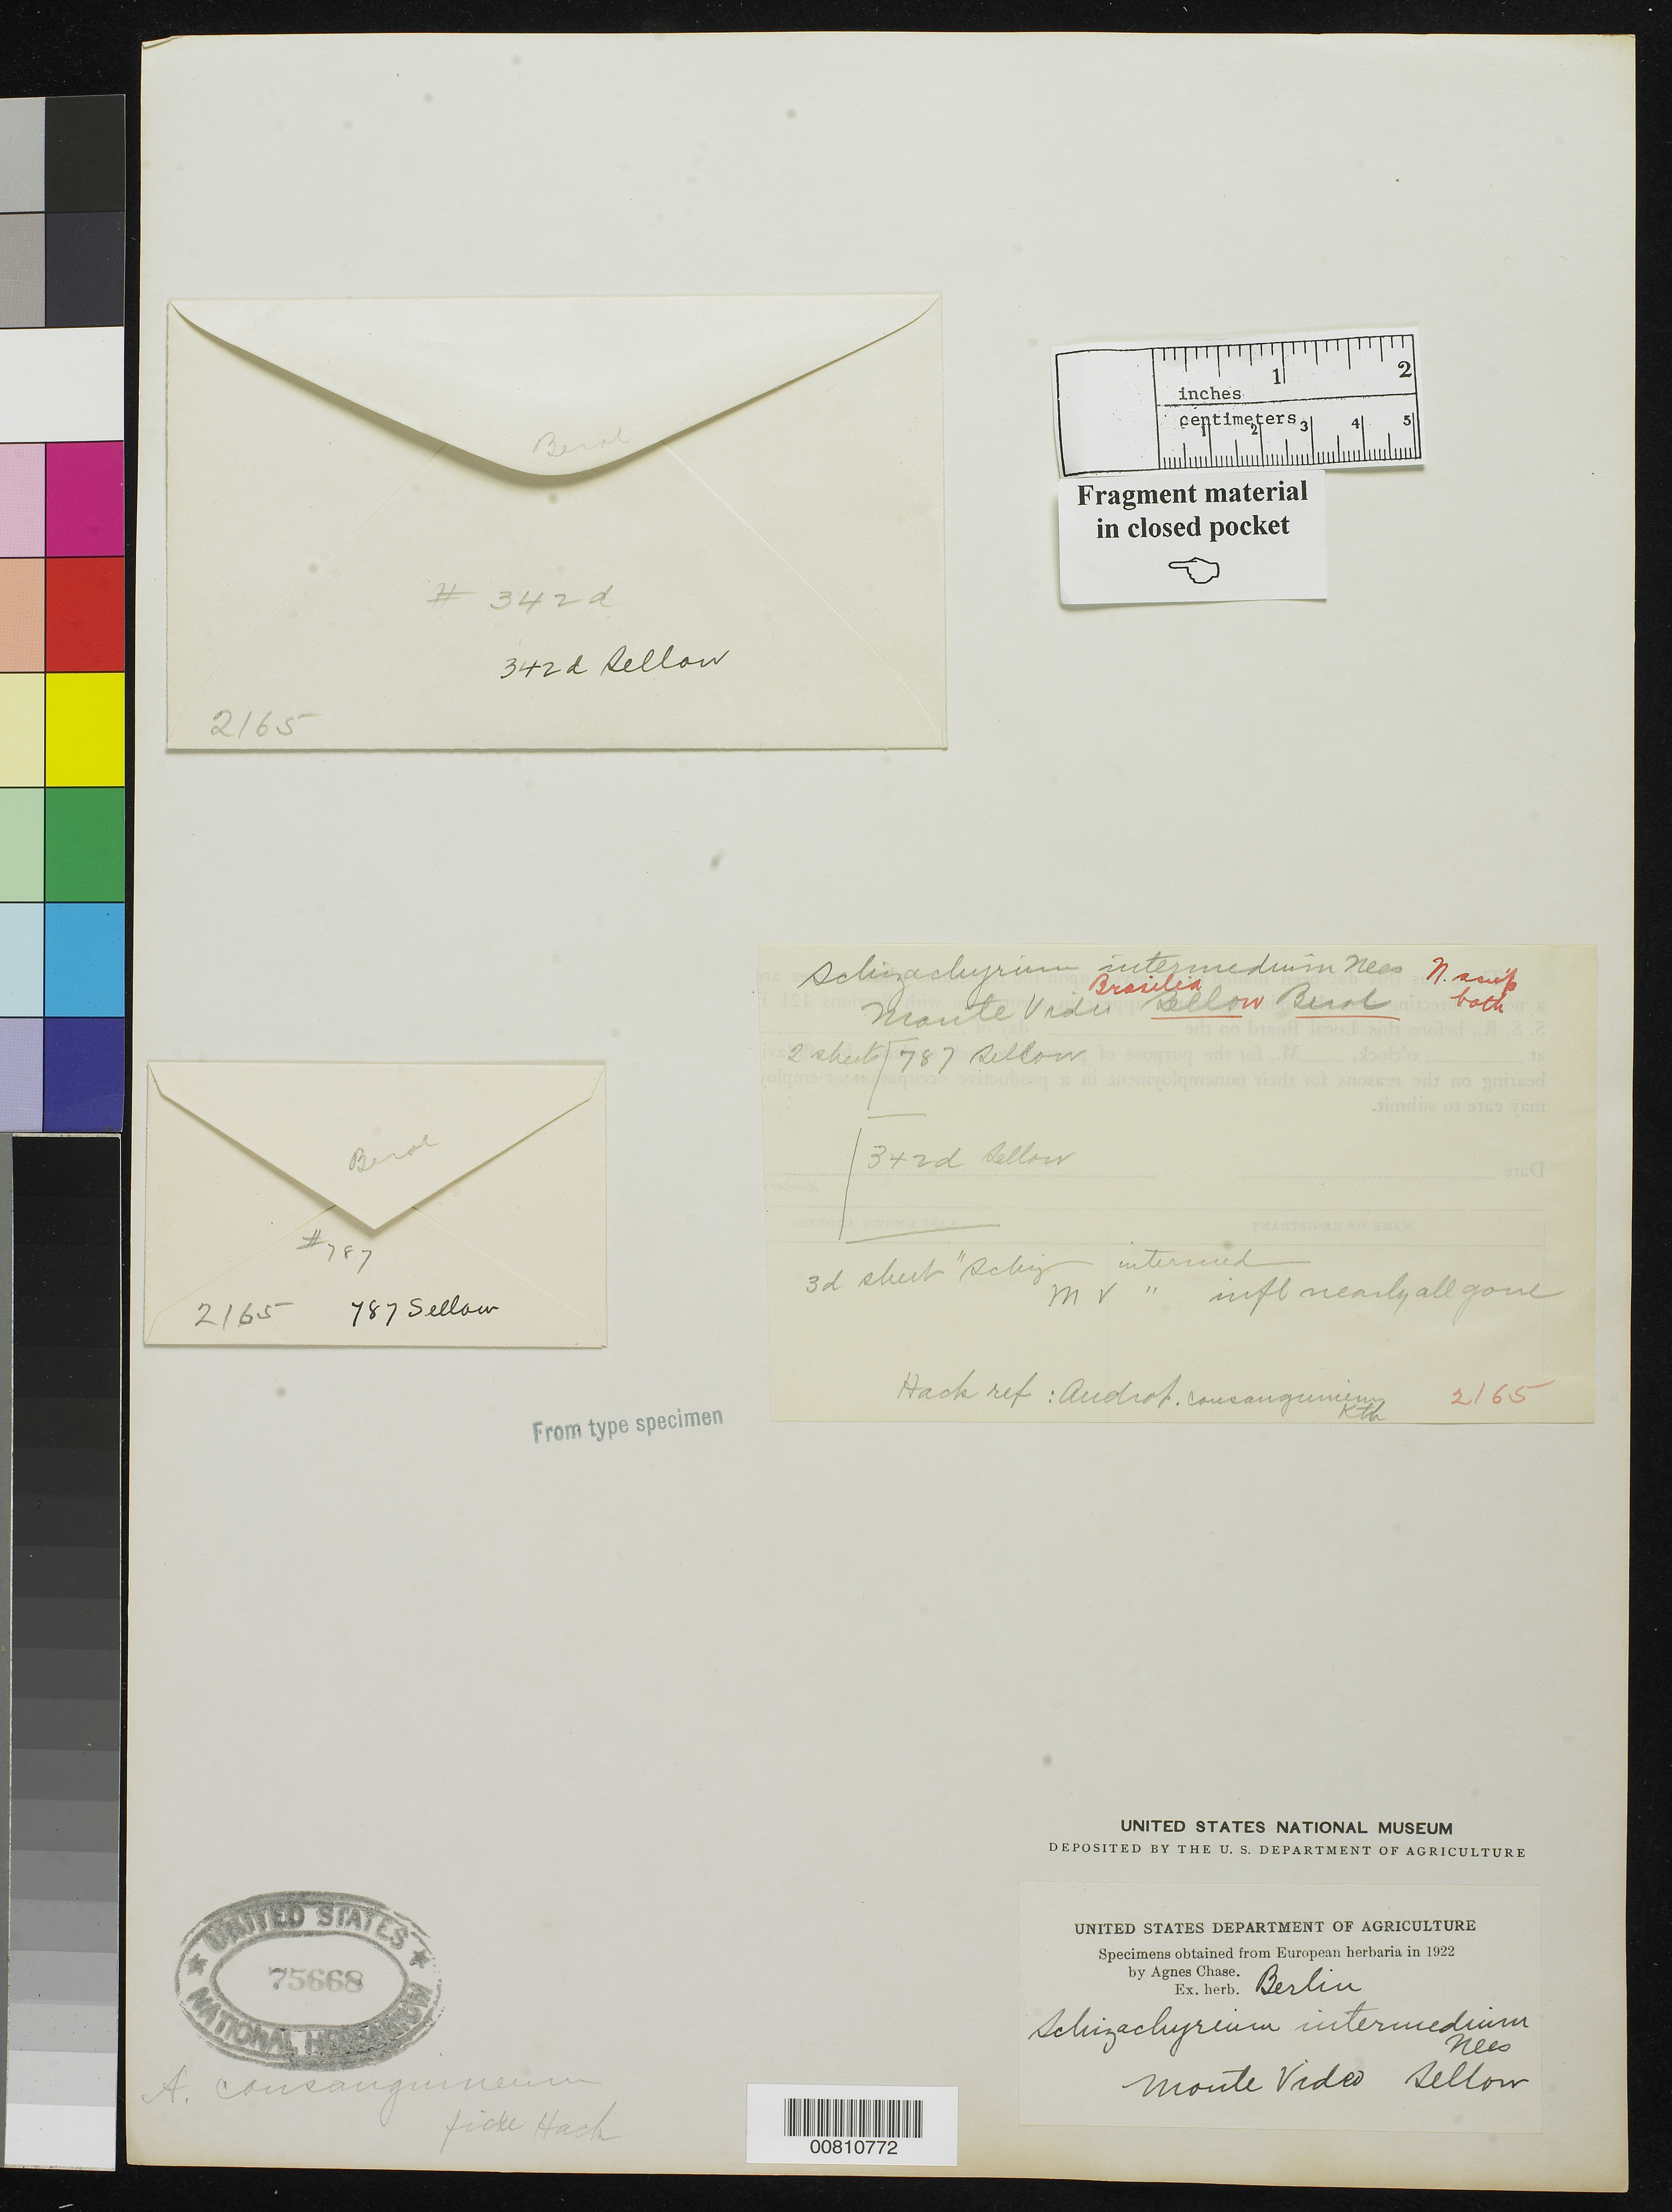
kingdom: Plantae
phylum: Tracheophyta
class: Liliopsida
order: Poales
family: Poaceae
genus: Schizachyrium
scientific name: Schizachyrium intermedium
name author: Nees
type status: Isotype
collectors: F. Sellow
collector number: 342d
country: Uruguay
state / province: Montevideo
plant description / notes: Fragment of [holo]type specimen ex herb. Berlin; mounted on same sheet as Sellow 787 (fragment of specimen ex herb. Berlin).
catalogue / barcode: US 75668